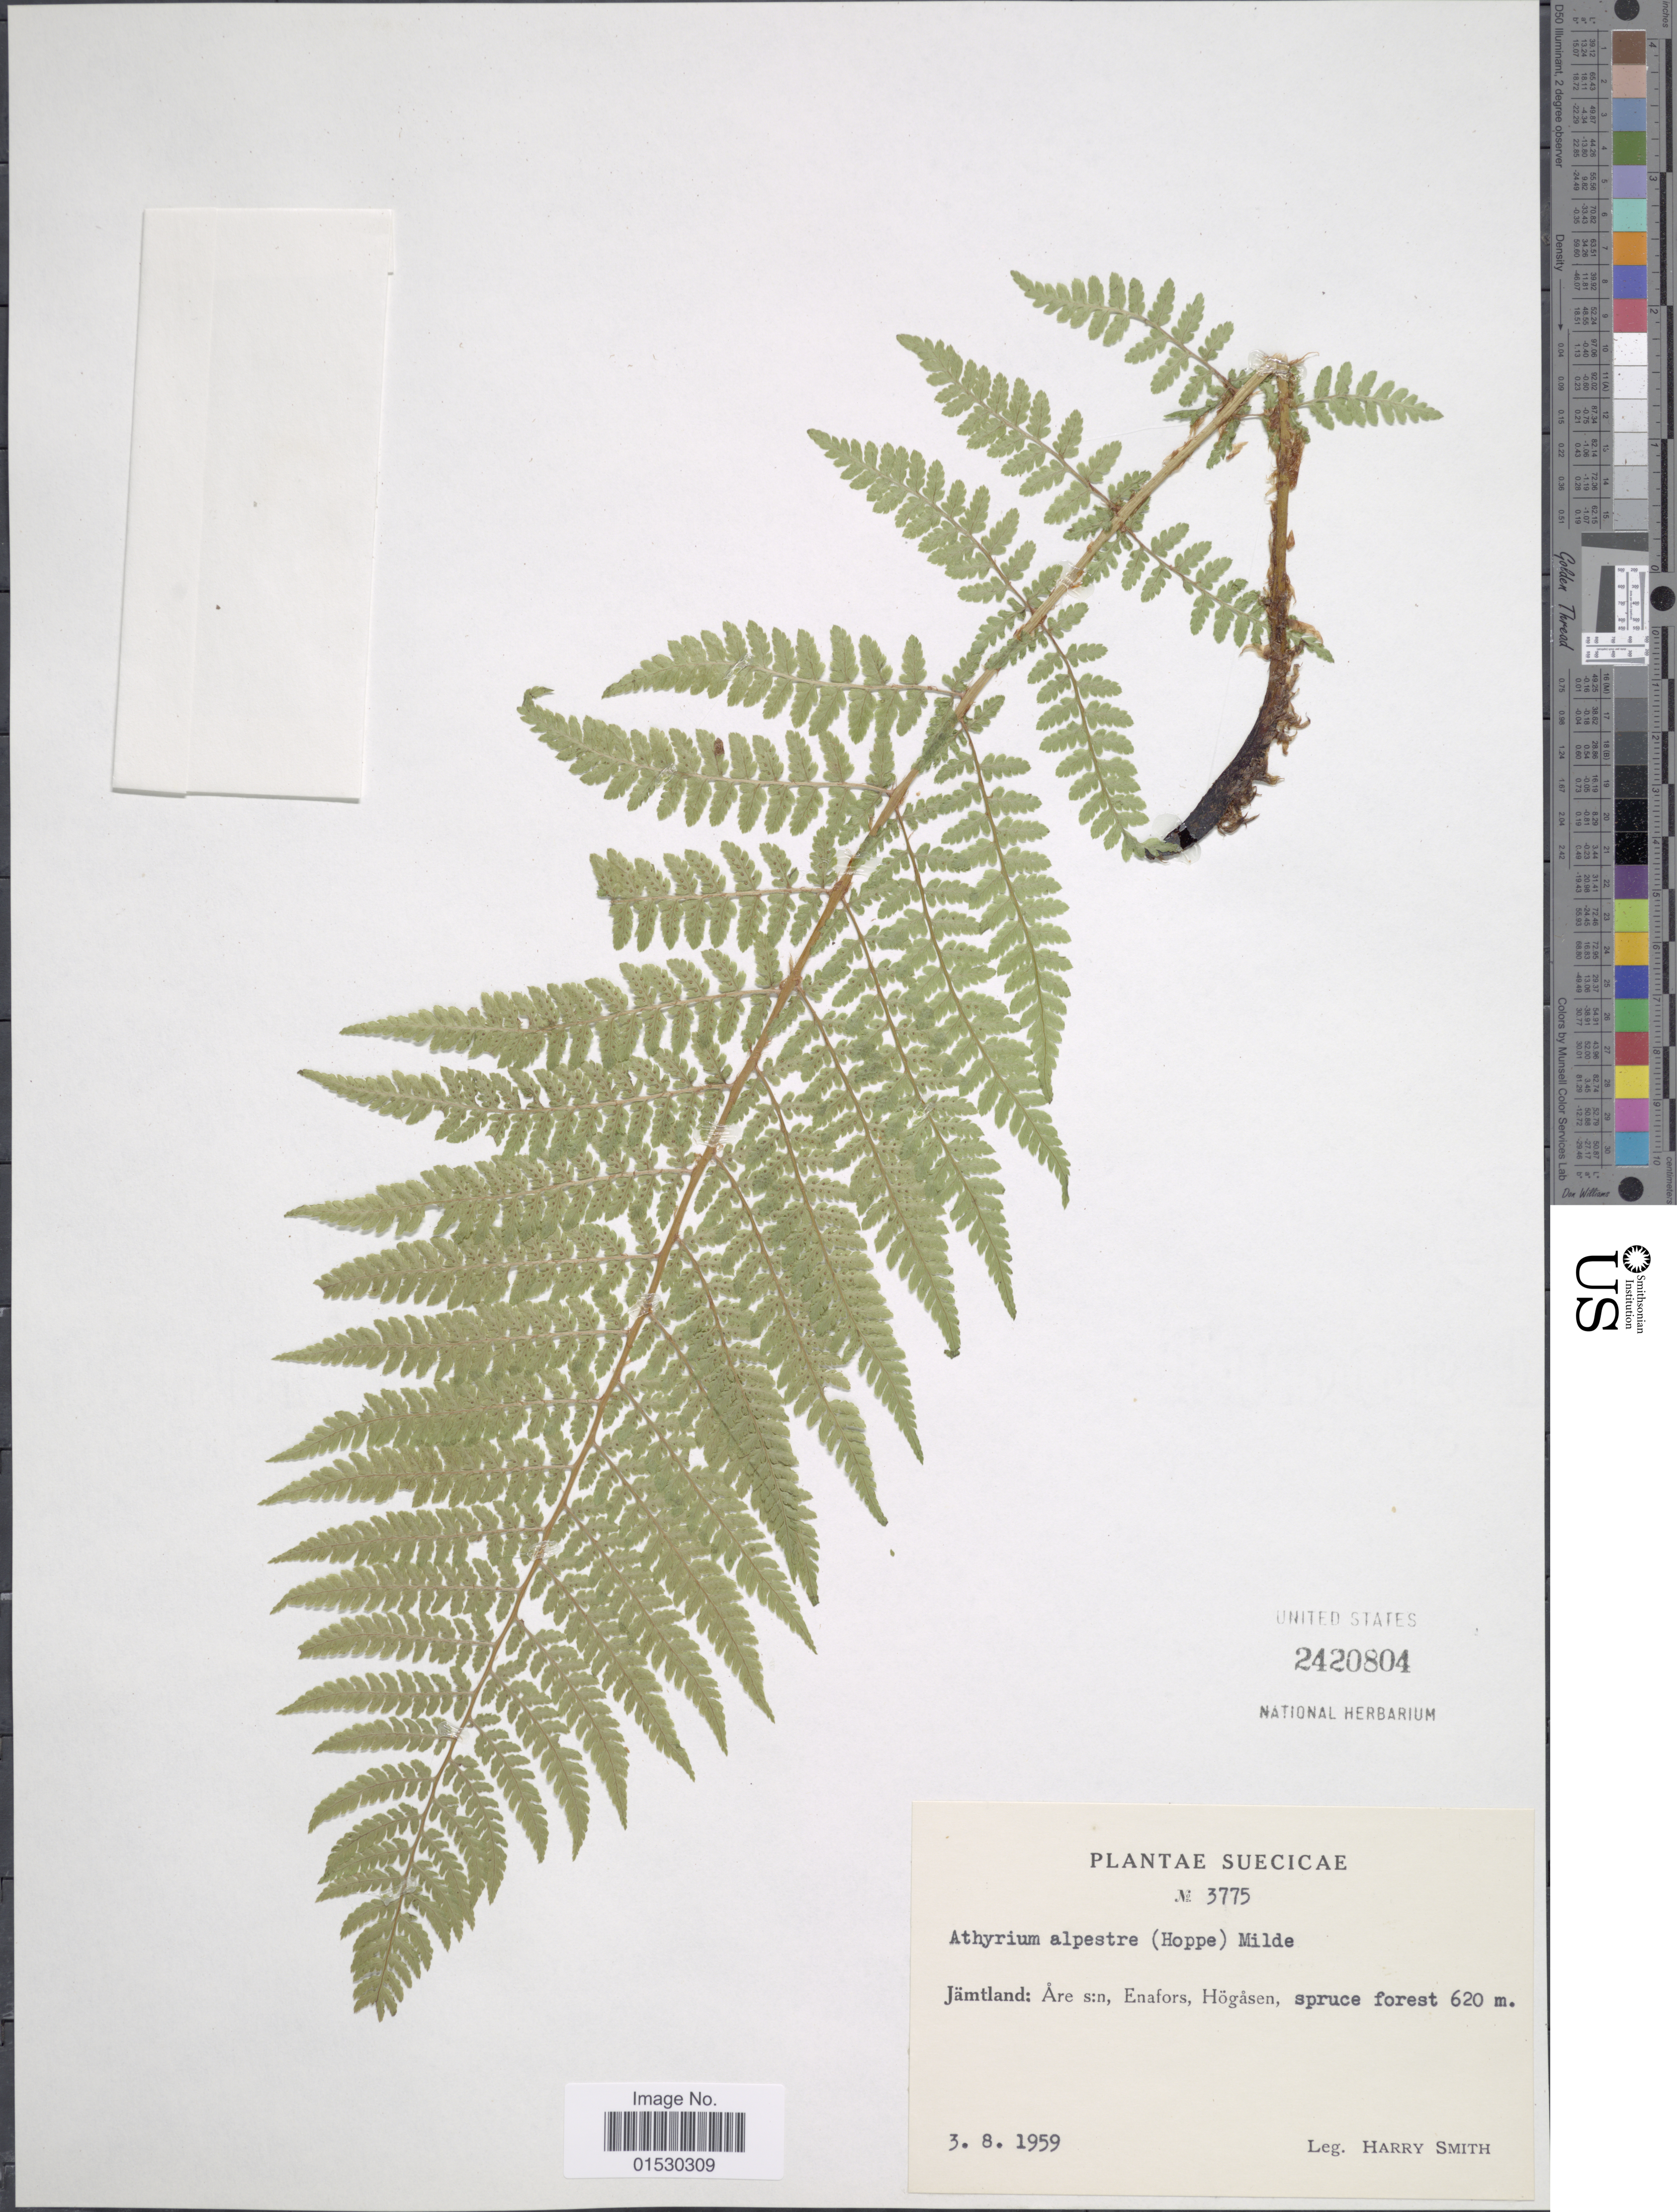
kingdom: Plantae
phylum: Tracheophyta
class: Polypodiopsida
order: Polypodiales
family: Athyriaceae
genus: Athyrium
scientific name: Athyrium filix-femina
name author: (L.) Roth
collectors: H. Smith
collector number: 3775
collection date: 1959-08-03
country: Sweden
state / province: Jämtland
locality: Suecicae, Are s:n, Enafors, Hogasen, spruce forest 620 m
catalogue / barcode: US 2420804